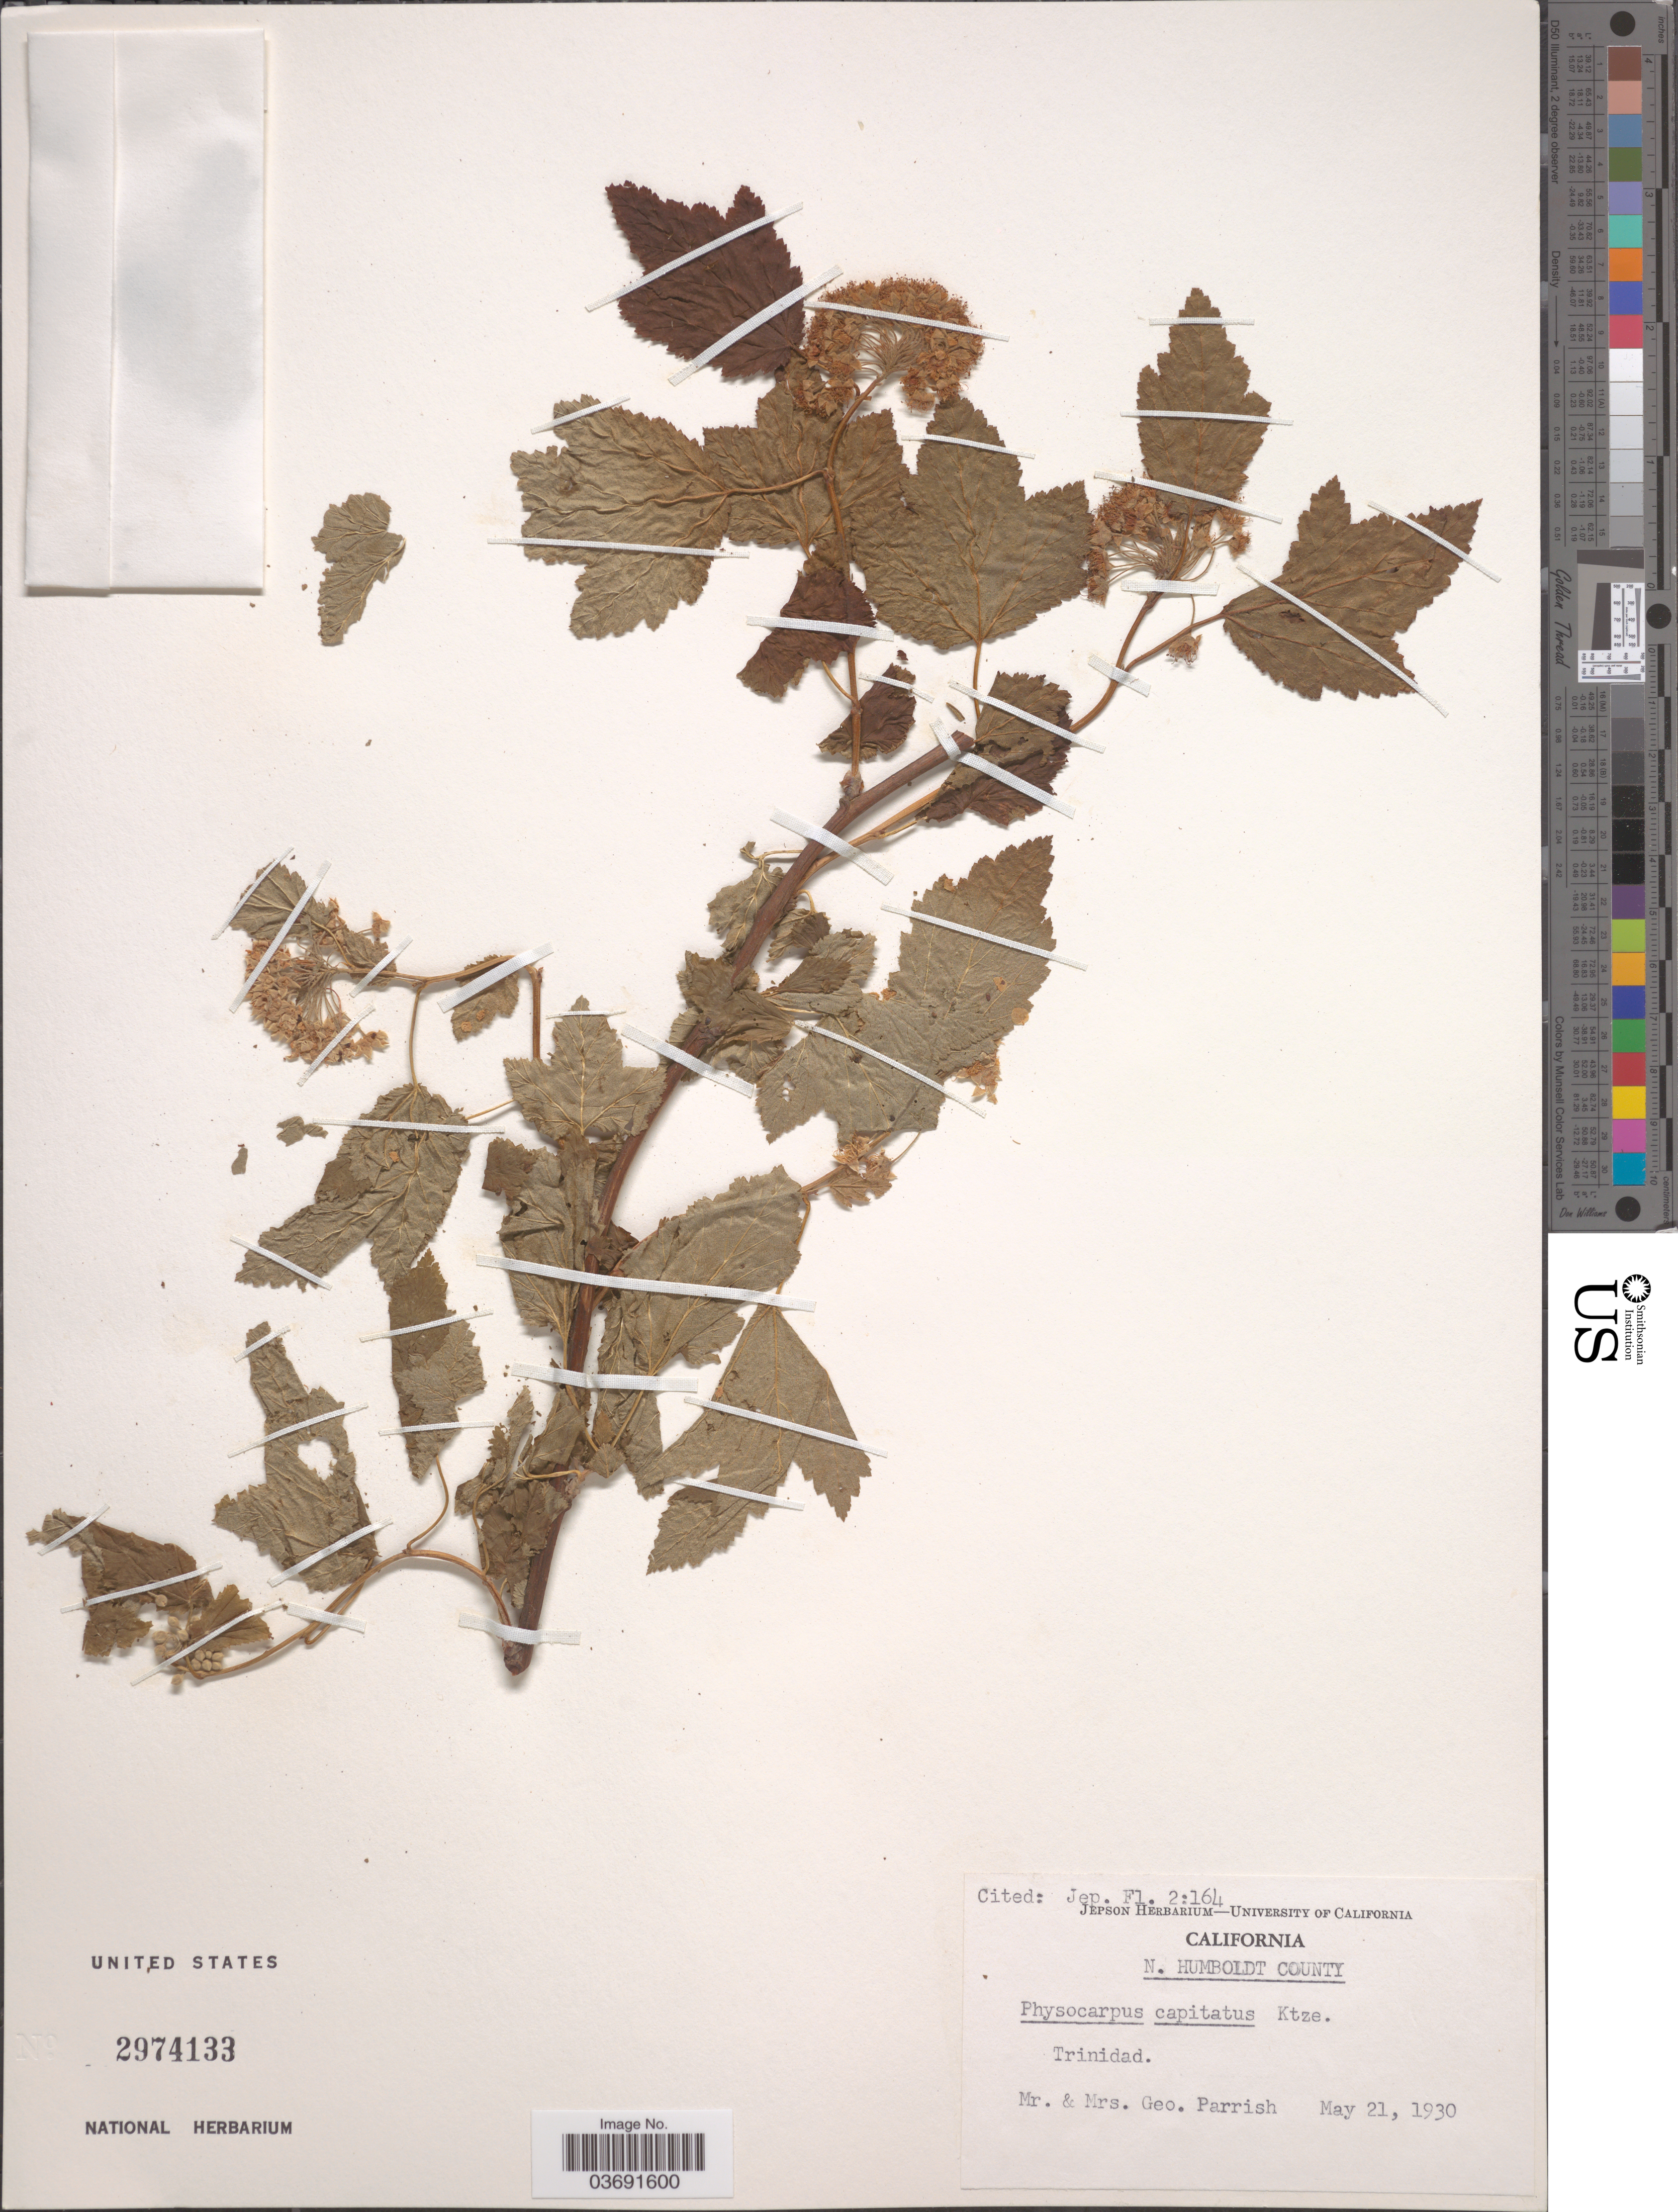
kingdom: Plantae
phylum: Tracheophyta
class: Magnoliopsida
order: Rosales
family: Rosaceae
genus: Physocarpus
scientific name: Physocarpus capitatus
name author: (Pursh) Kuntze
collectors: G. Parrish & G. Parrish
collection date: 1930-05-21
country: United States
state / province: California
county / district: Humboldt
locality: N. Humboldt County. Trinidad.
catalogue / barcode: US 2974133